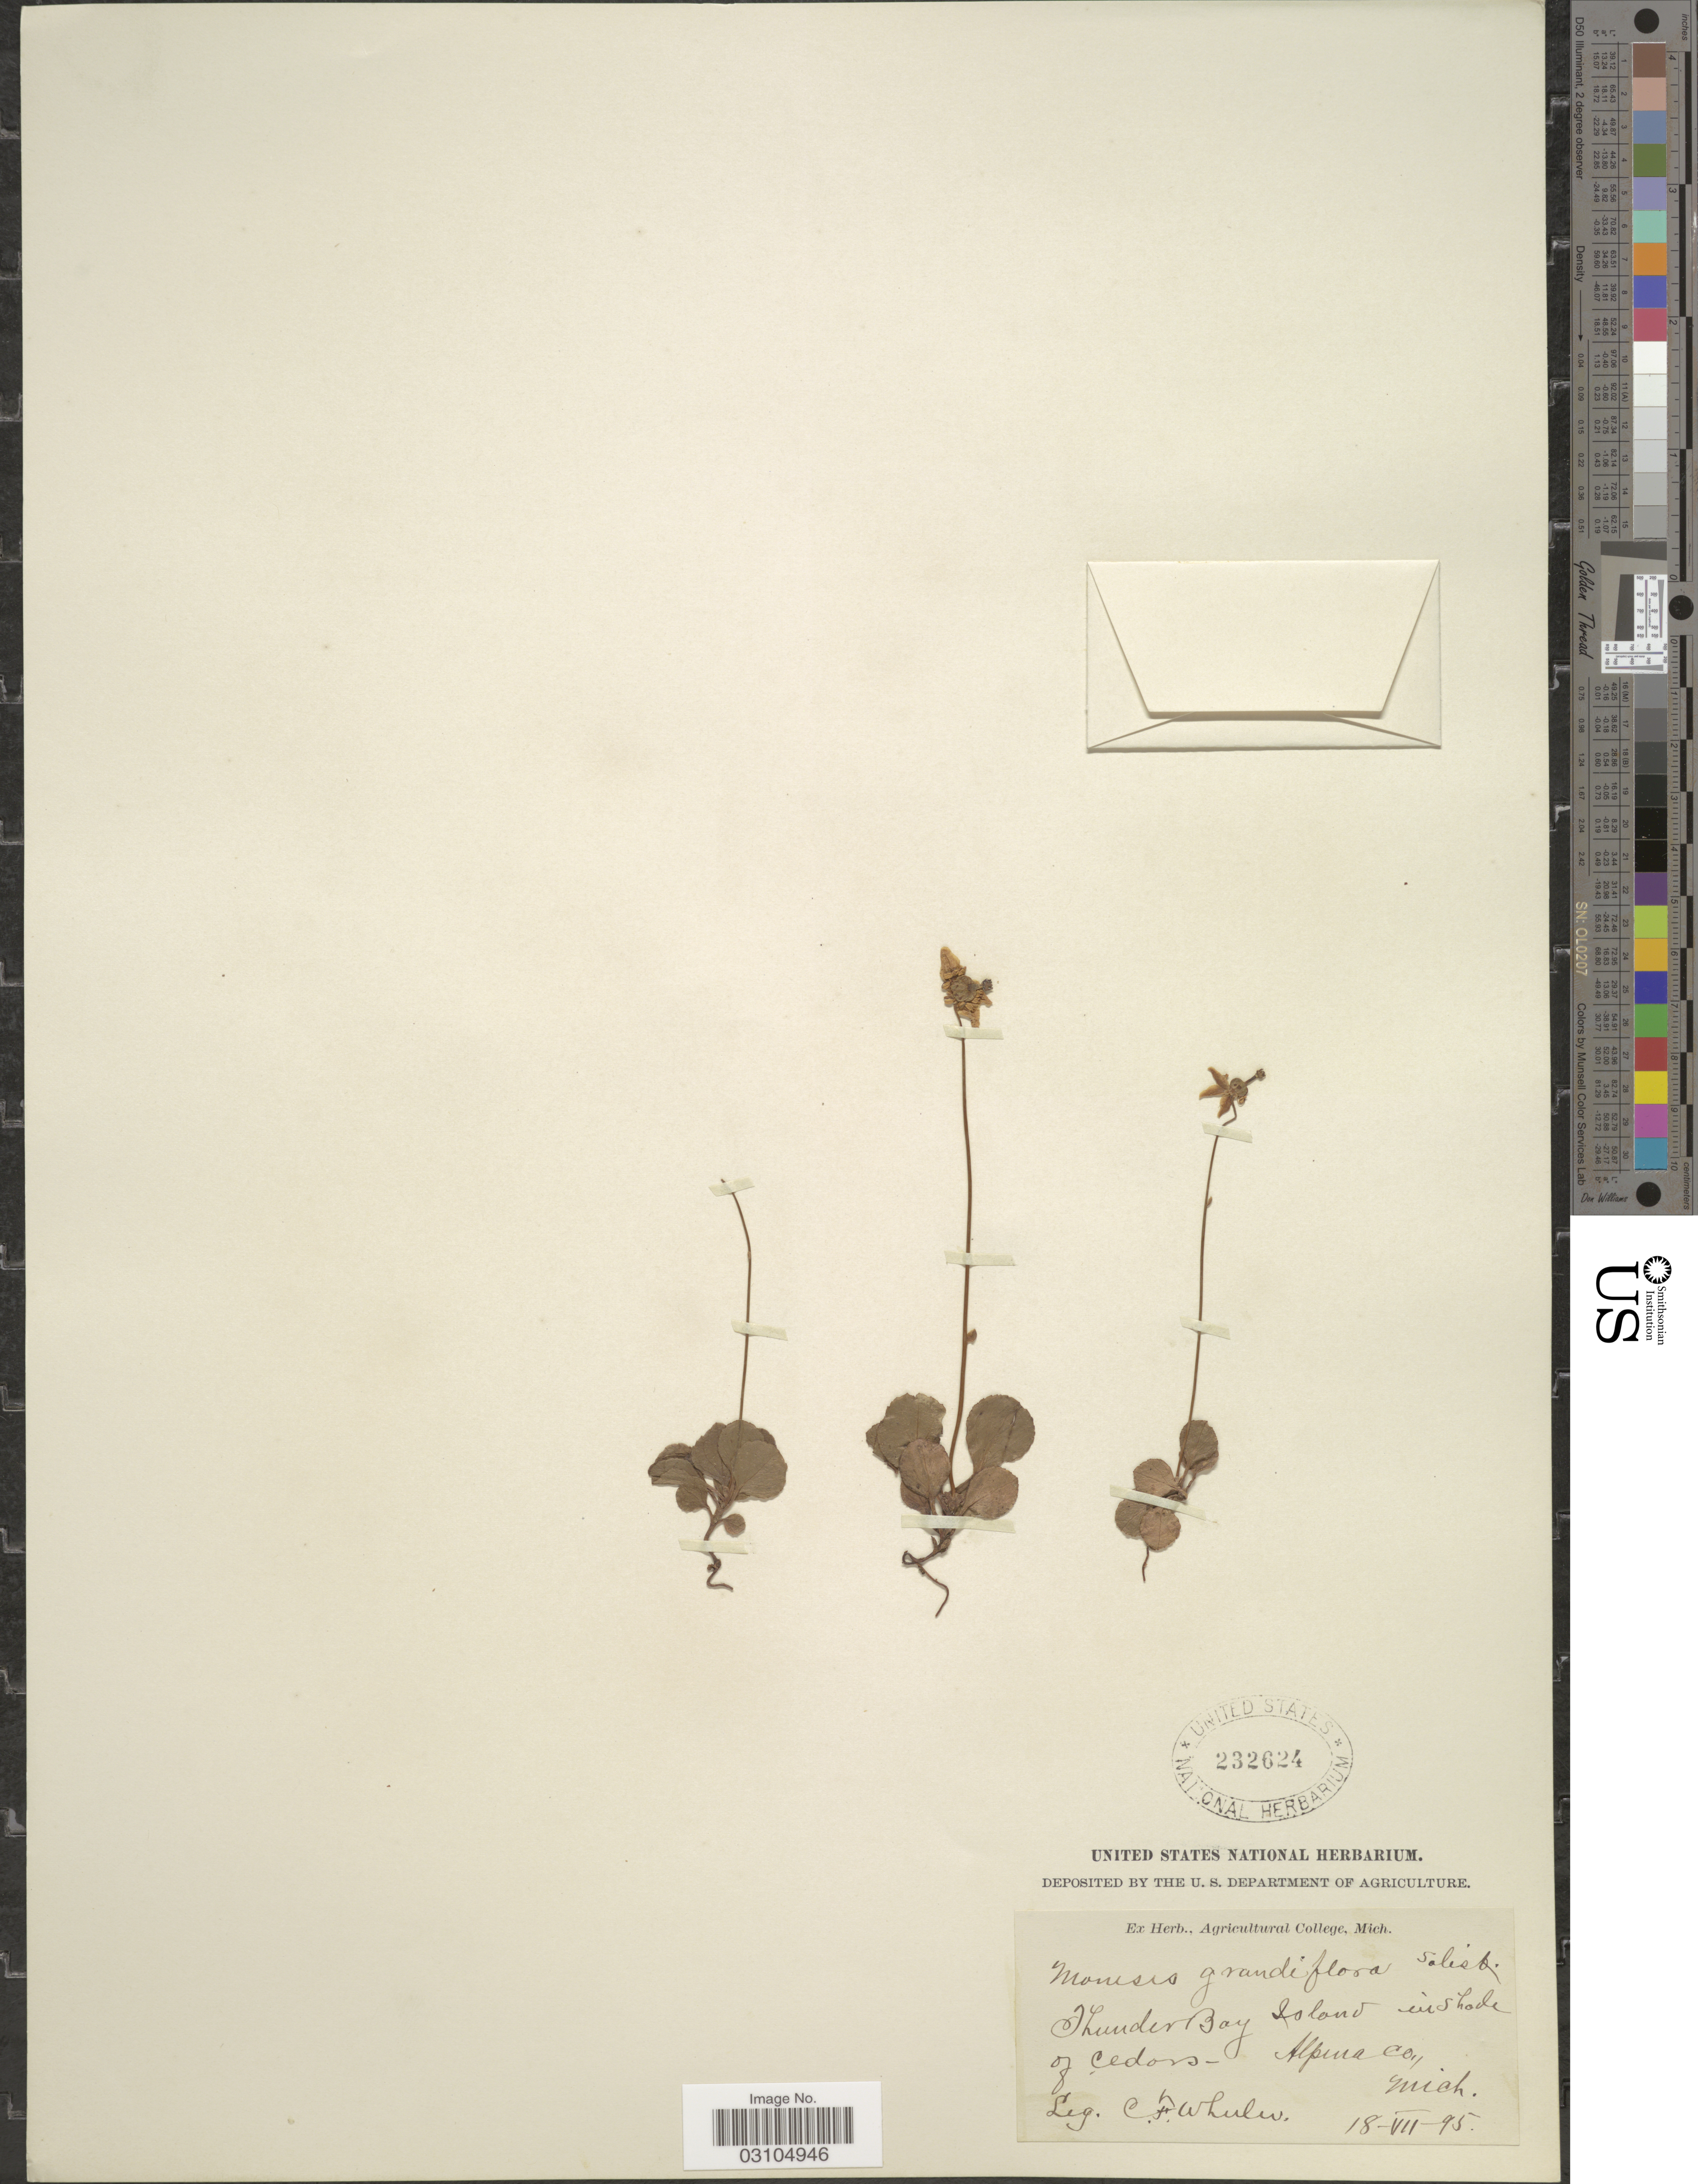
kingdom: Plantae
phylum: Tracheophyta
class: Magnoliopsida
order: Ericales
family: Ericaceae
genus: Moneses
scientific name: Moneses uniflora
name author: (L.) A. Gray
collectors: C. Wheeler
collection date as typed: Transcribed d/m/y: 18/7/95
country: United States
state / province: Michigan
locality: Thunder Bay Island, in shade of cedars, Alpena Co.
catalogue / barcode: US 232624